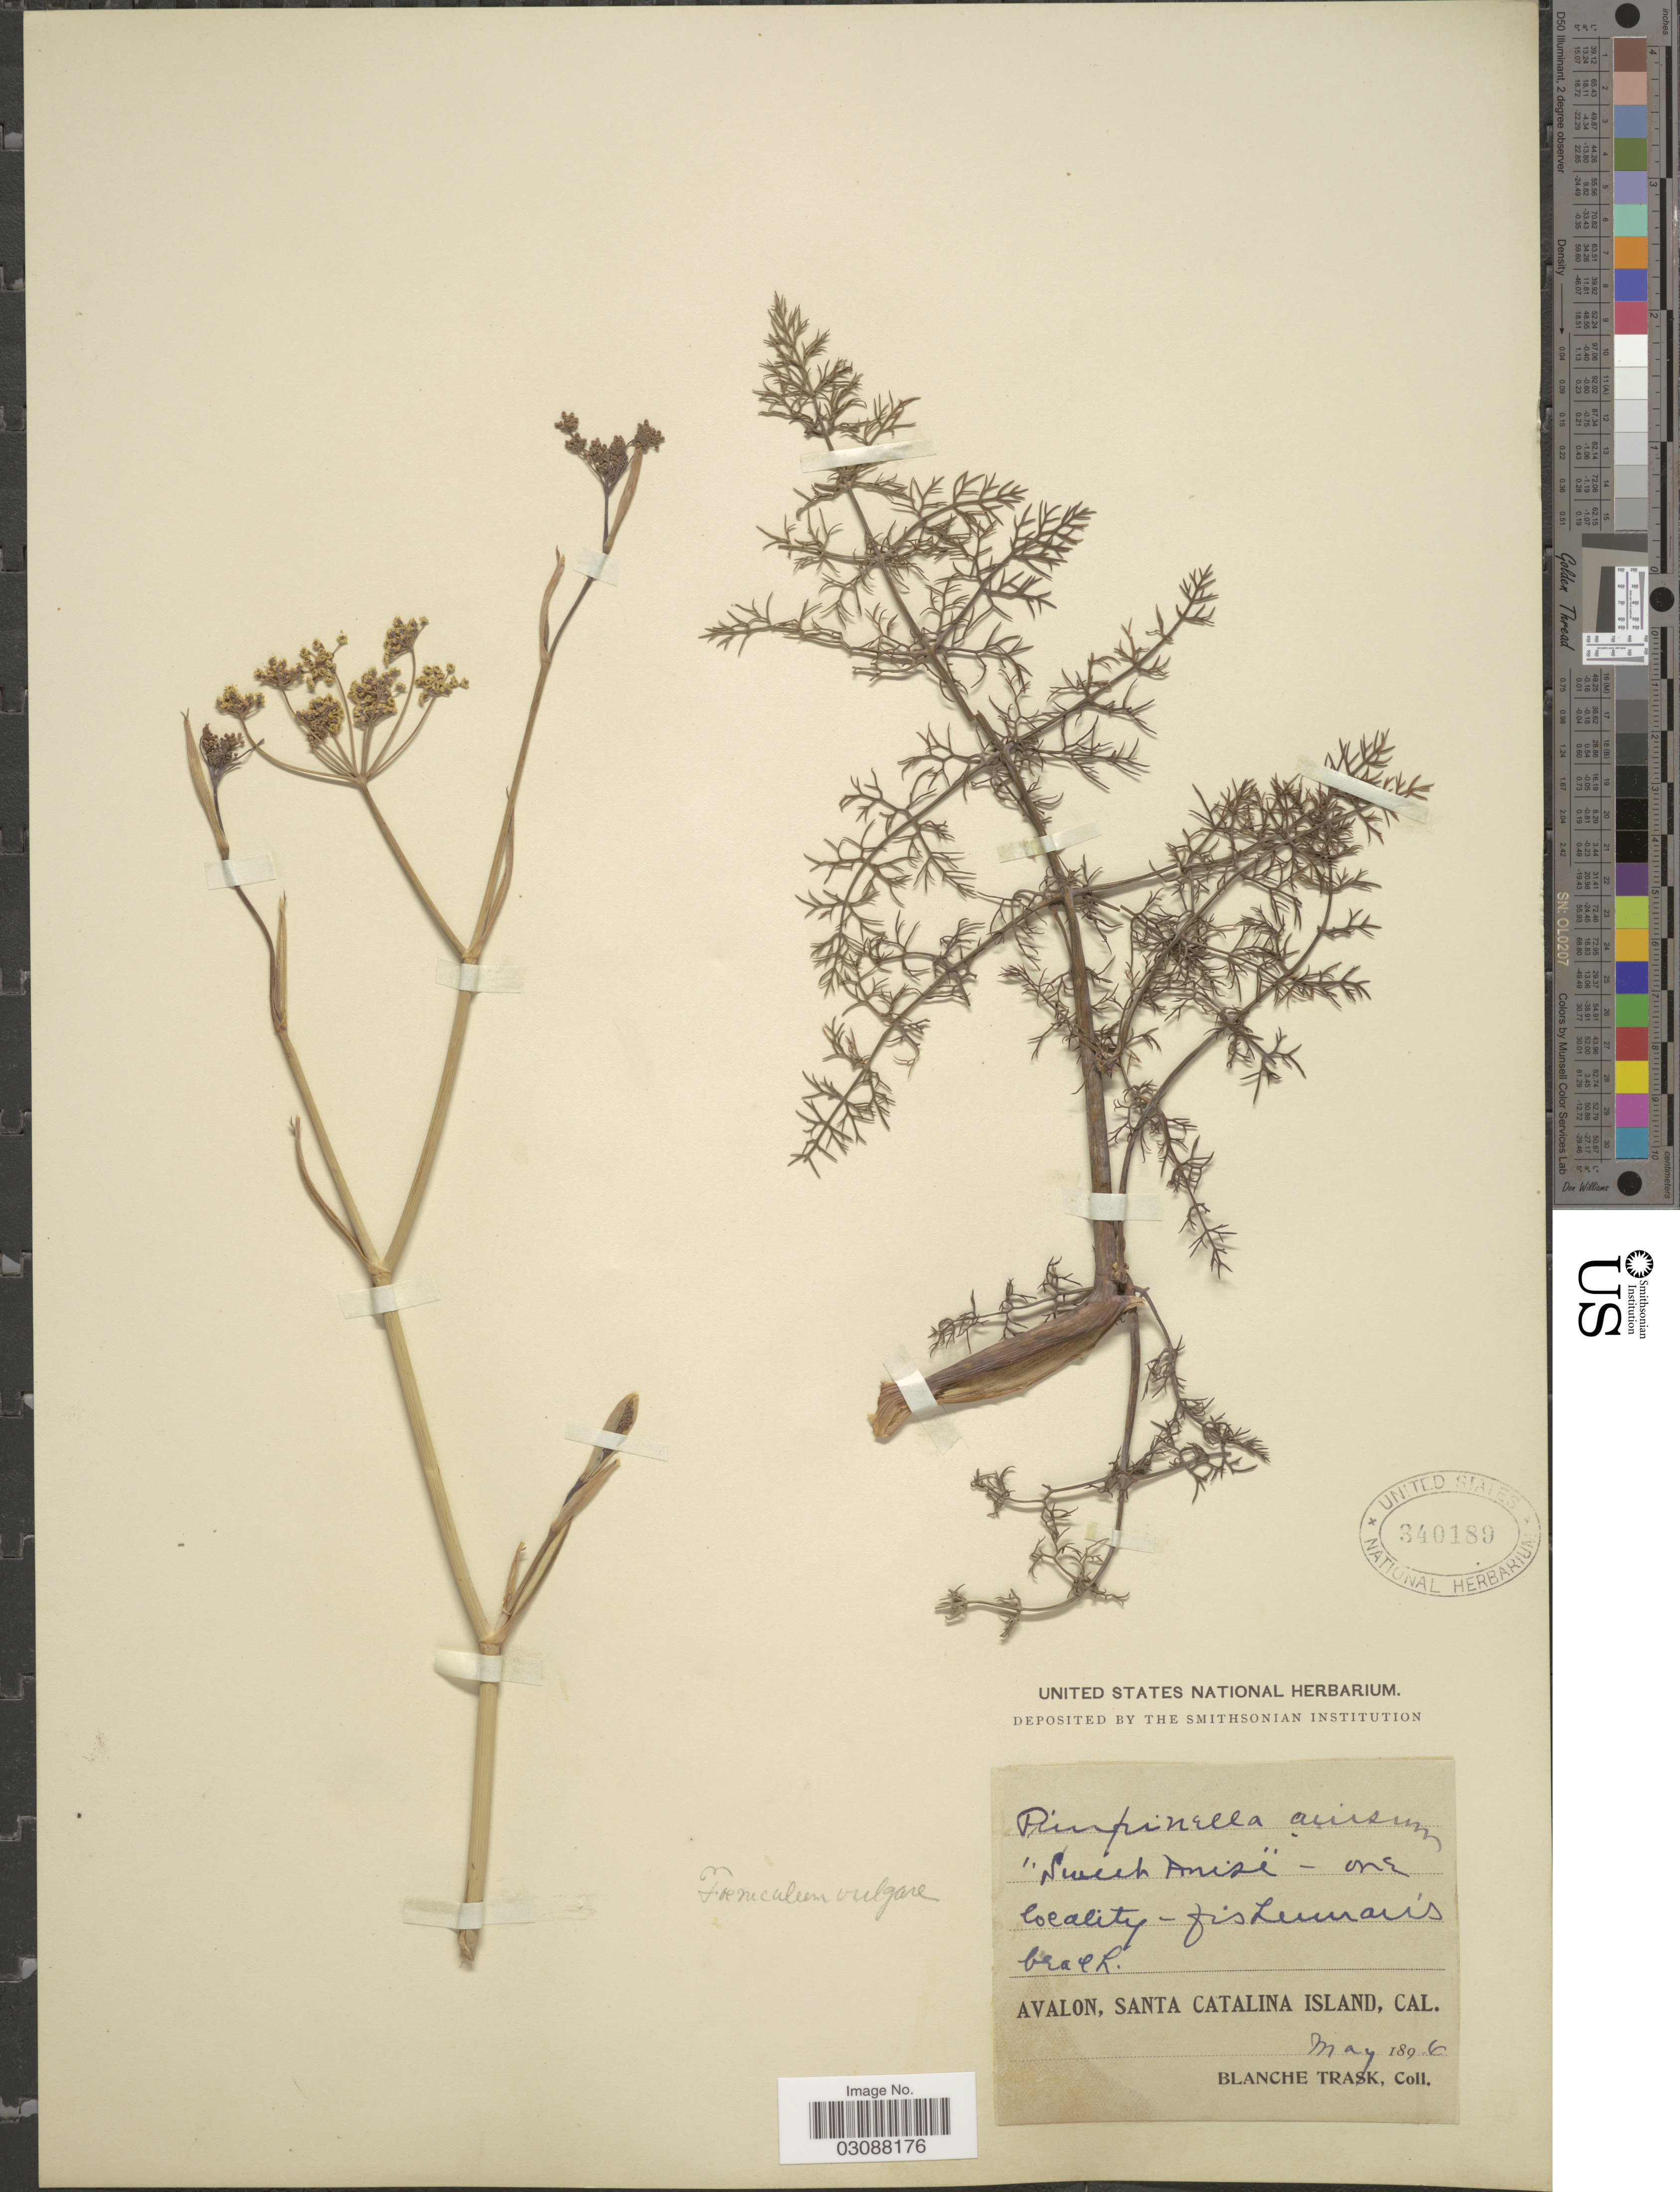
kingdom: Plantae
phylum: Tracheophyta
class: Magnoliopsida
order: Apiales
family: Apiaceae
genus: Foeniculum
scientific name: Foeniculum vulgare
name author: Mill.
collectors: B. Trask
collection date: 1896-05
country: United States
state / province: California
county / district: Los Angeles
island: Santa Catalina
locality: Fisherman's beach. Avalon, Santa Catalina Island.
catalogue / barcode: US 340189